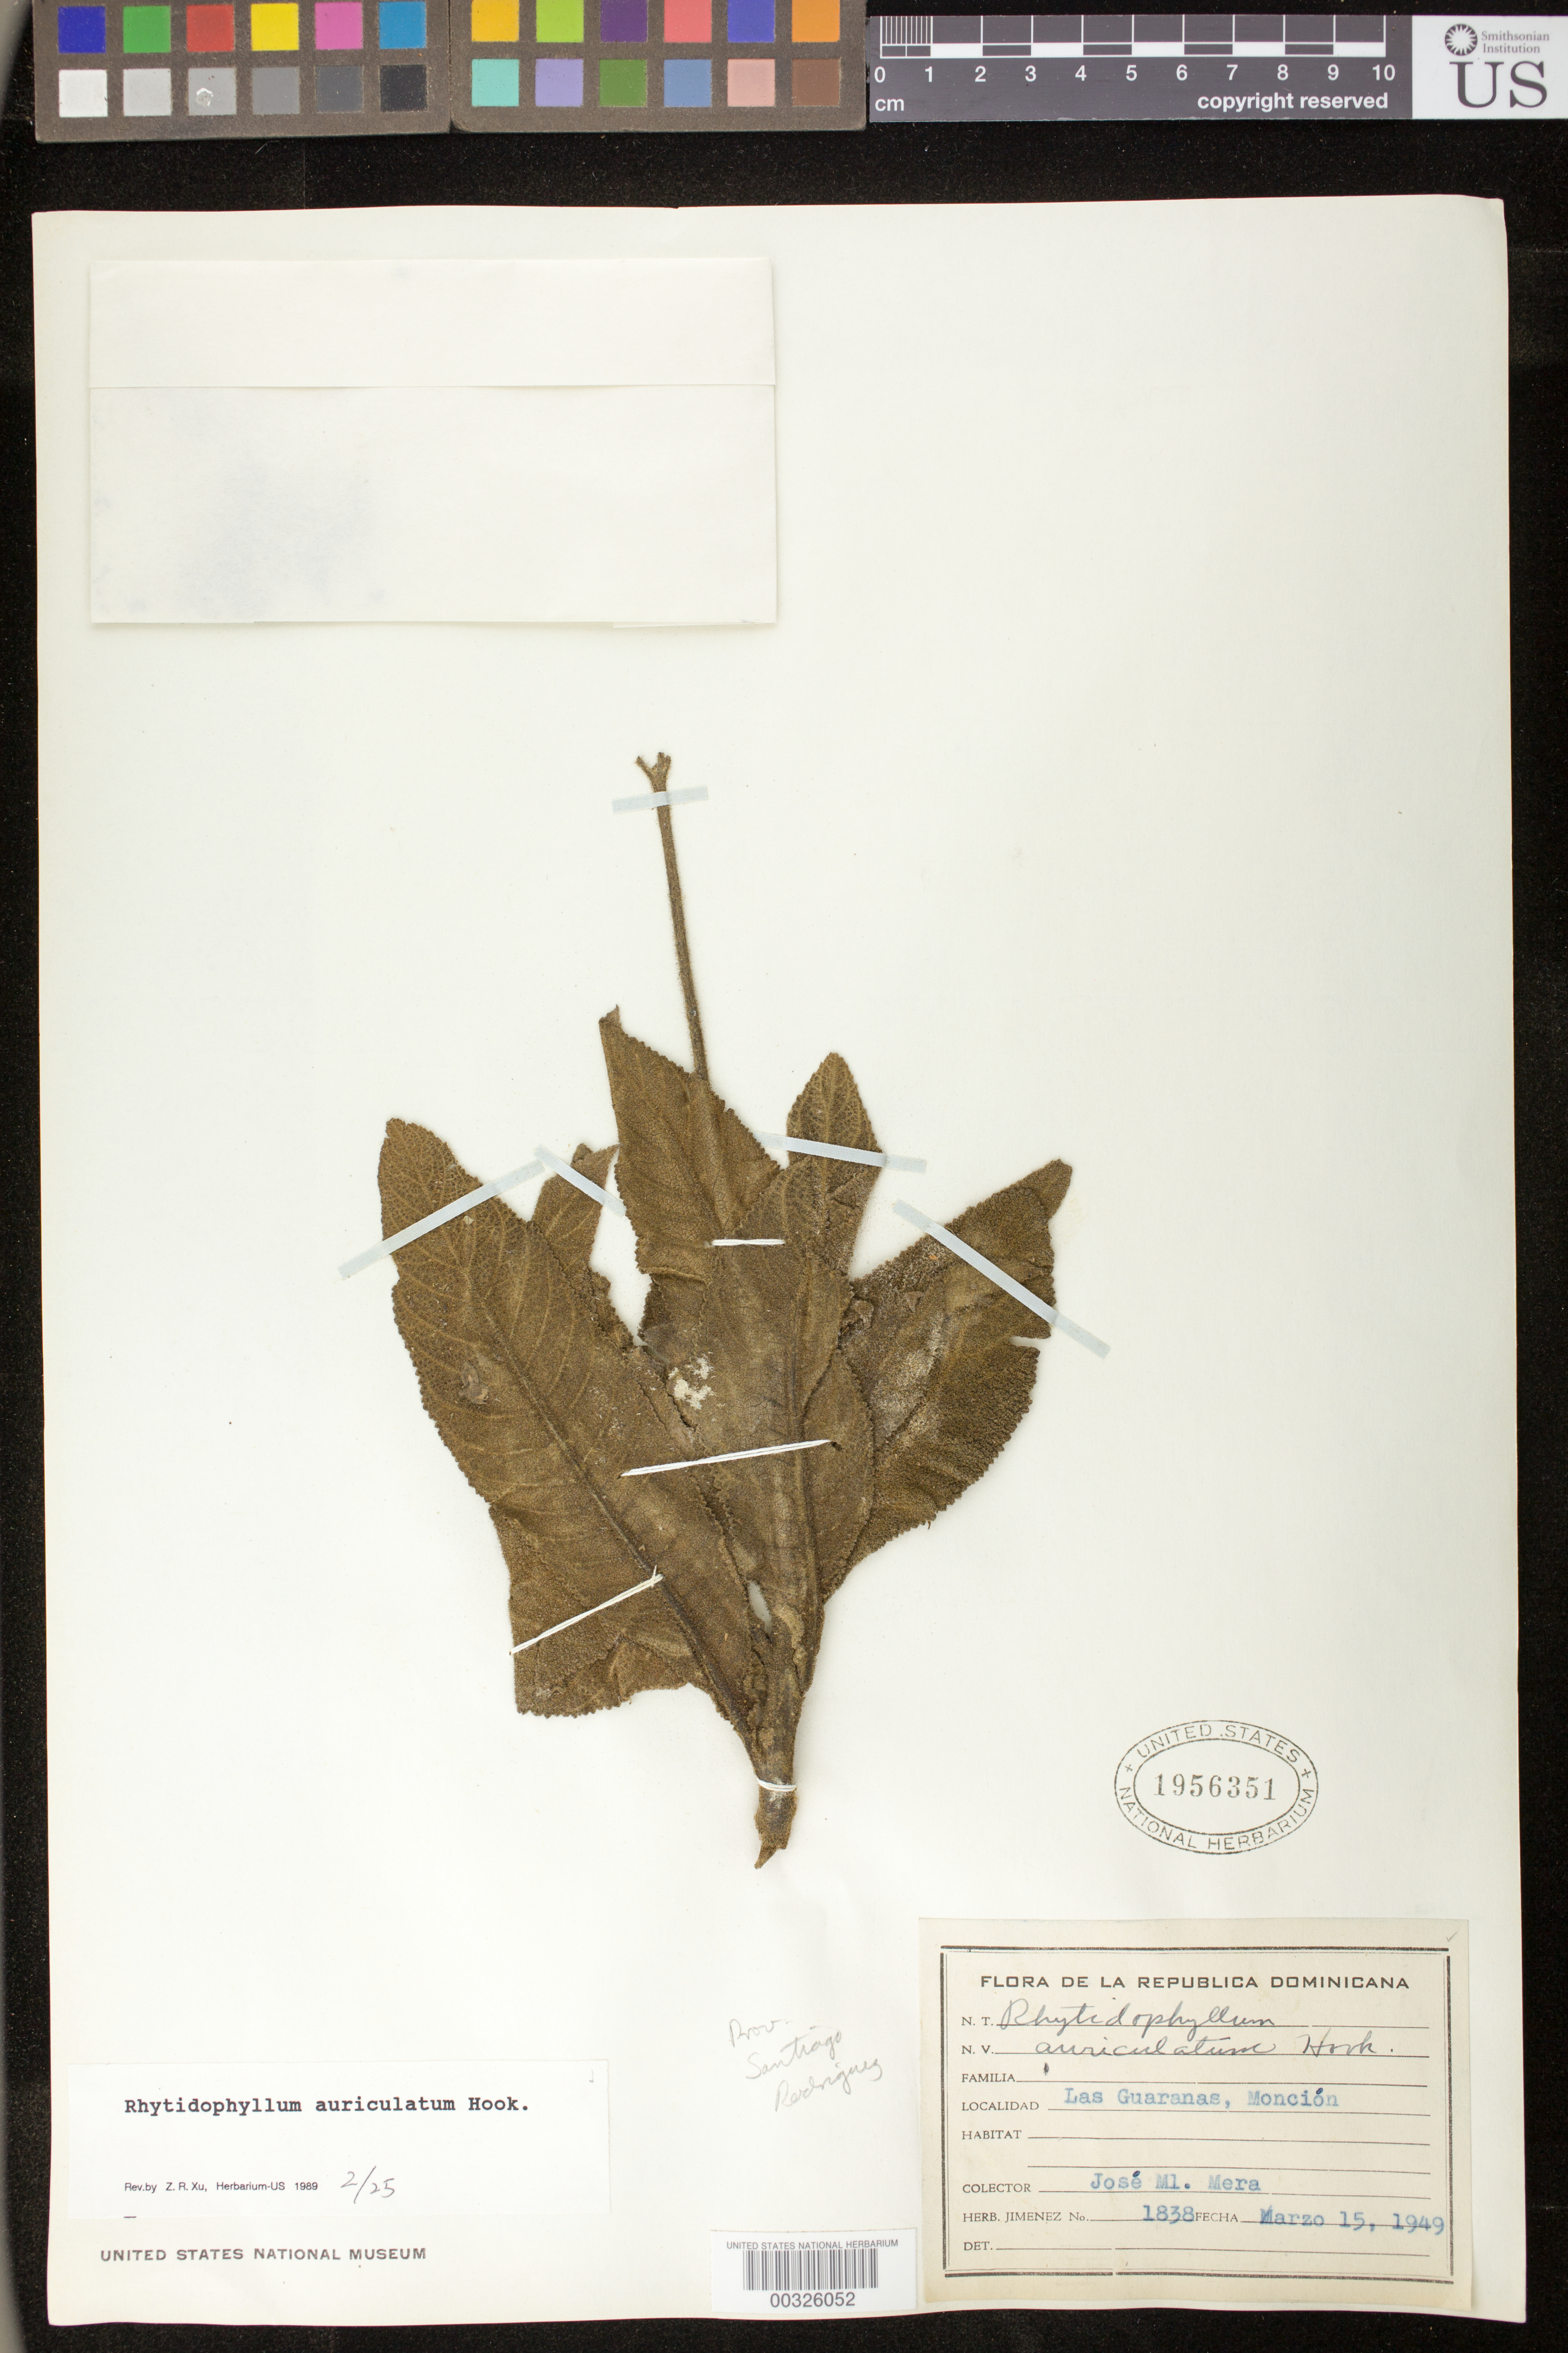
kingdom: Plantae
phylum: Tracheophyta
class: Magnoliopsida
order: Lamiales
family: Gesneriaceae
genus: Rhytidophyllum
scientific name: Rhytidophyllum auriculatum var. angustatum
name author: Urb.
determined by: Skog, Laurence E.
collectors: J. Mera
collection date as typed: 15 Mar 1949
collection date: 1949-03-15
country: Dominican Republic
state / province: Santiago Rodríguez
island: Hispaniola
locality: Las Guaranas, Monción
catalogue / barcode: US 1956351